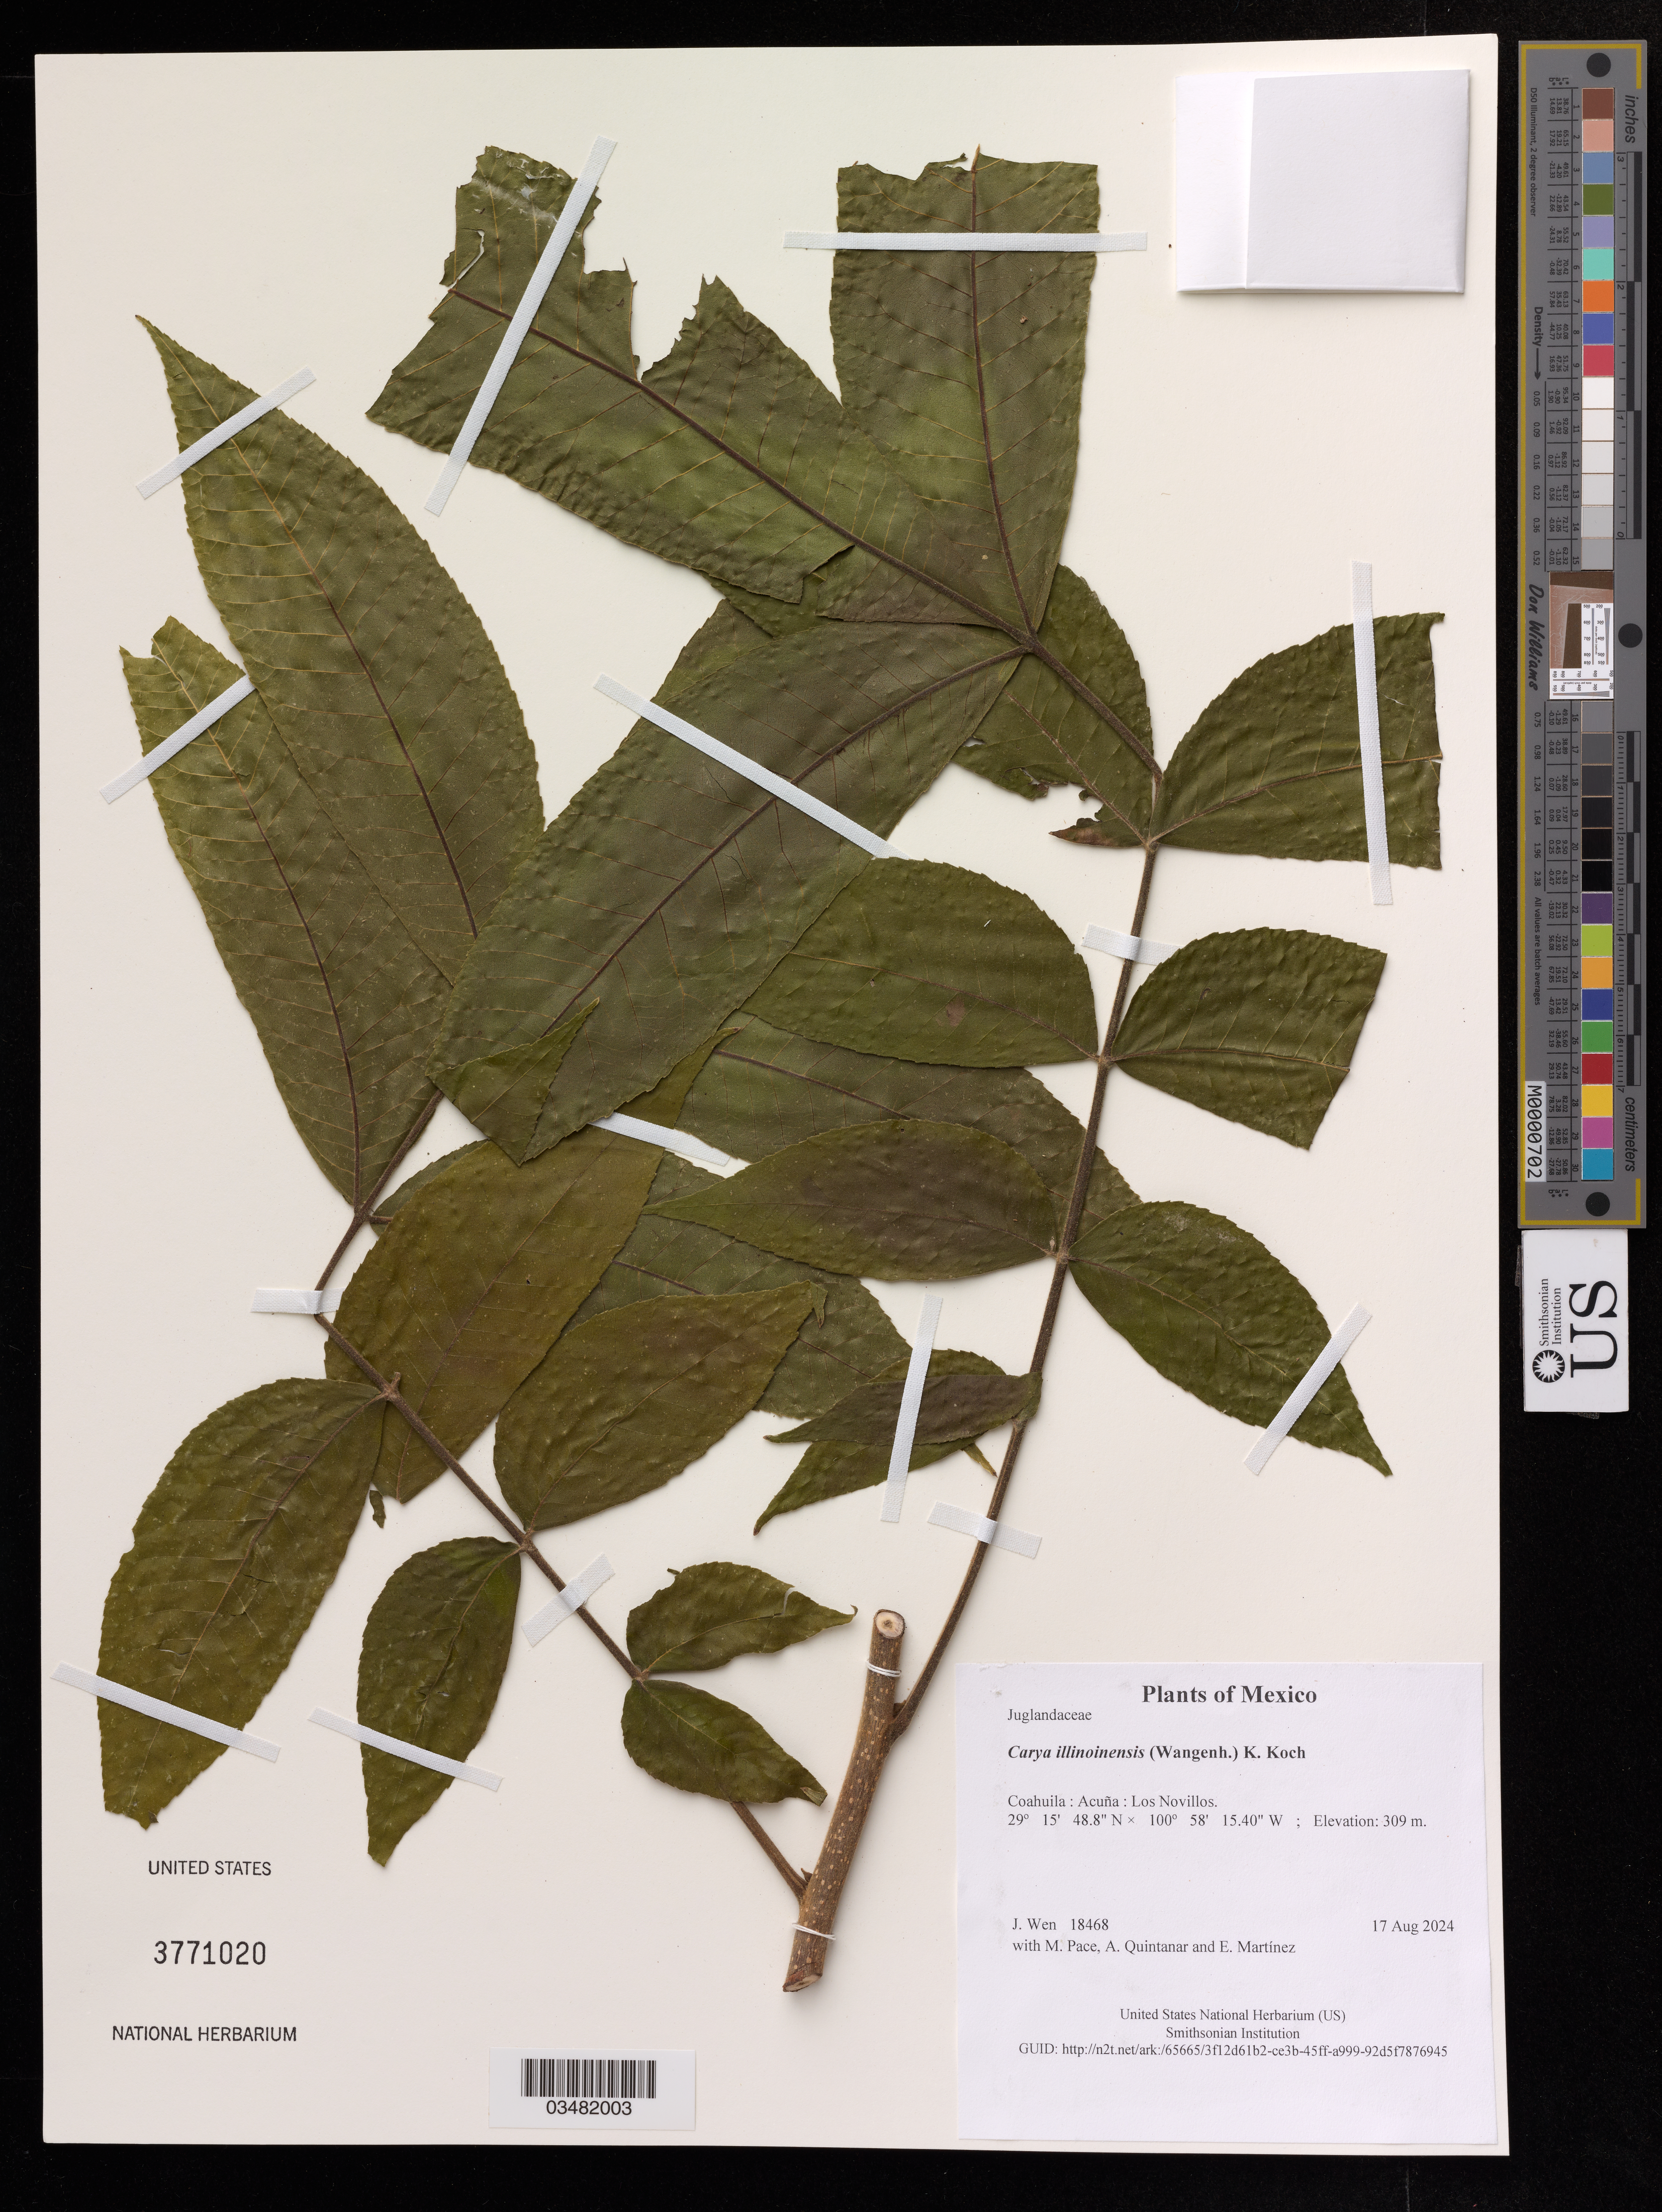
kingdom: Plantae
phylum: Tracheophyta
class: Magnoliopsida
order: Fagales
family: Juglandaceae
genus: Carya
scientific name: Carya illinoinensis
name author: (Wangenh.) K. Koch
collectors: J. Wen, M. Pace, A. Quintanar & E. Martinez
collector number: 18468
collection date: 2024-08-17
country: Mexico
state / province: Coahuila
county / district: Acuña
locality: Los Novillos.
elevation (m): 309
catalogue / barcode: US 3771020